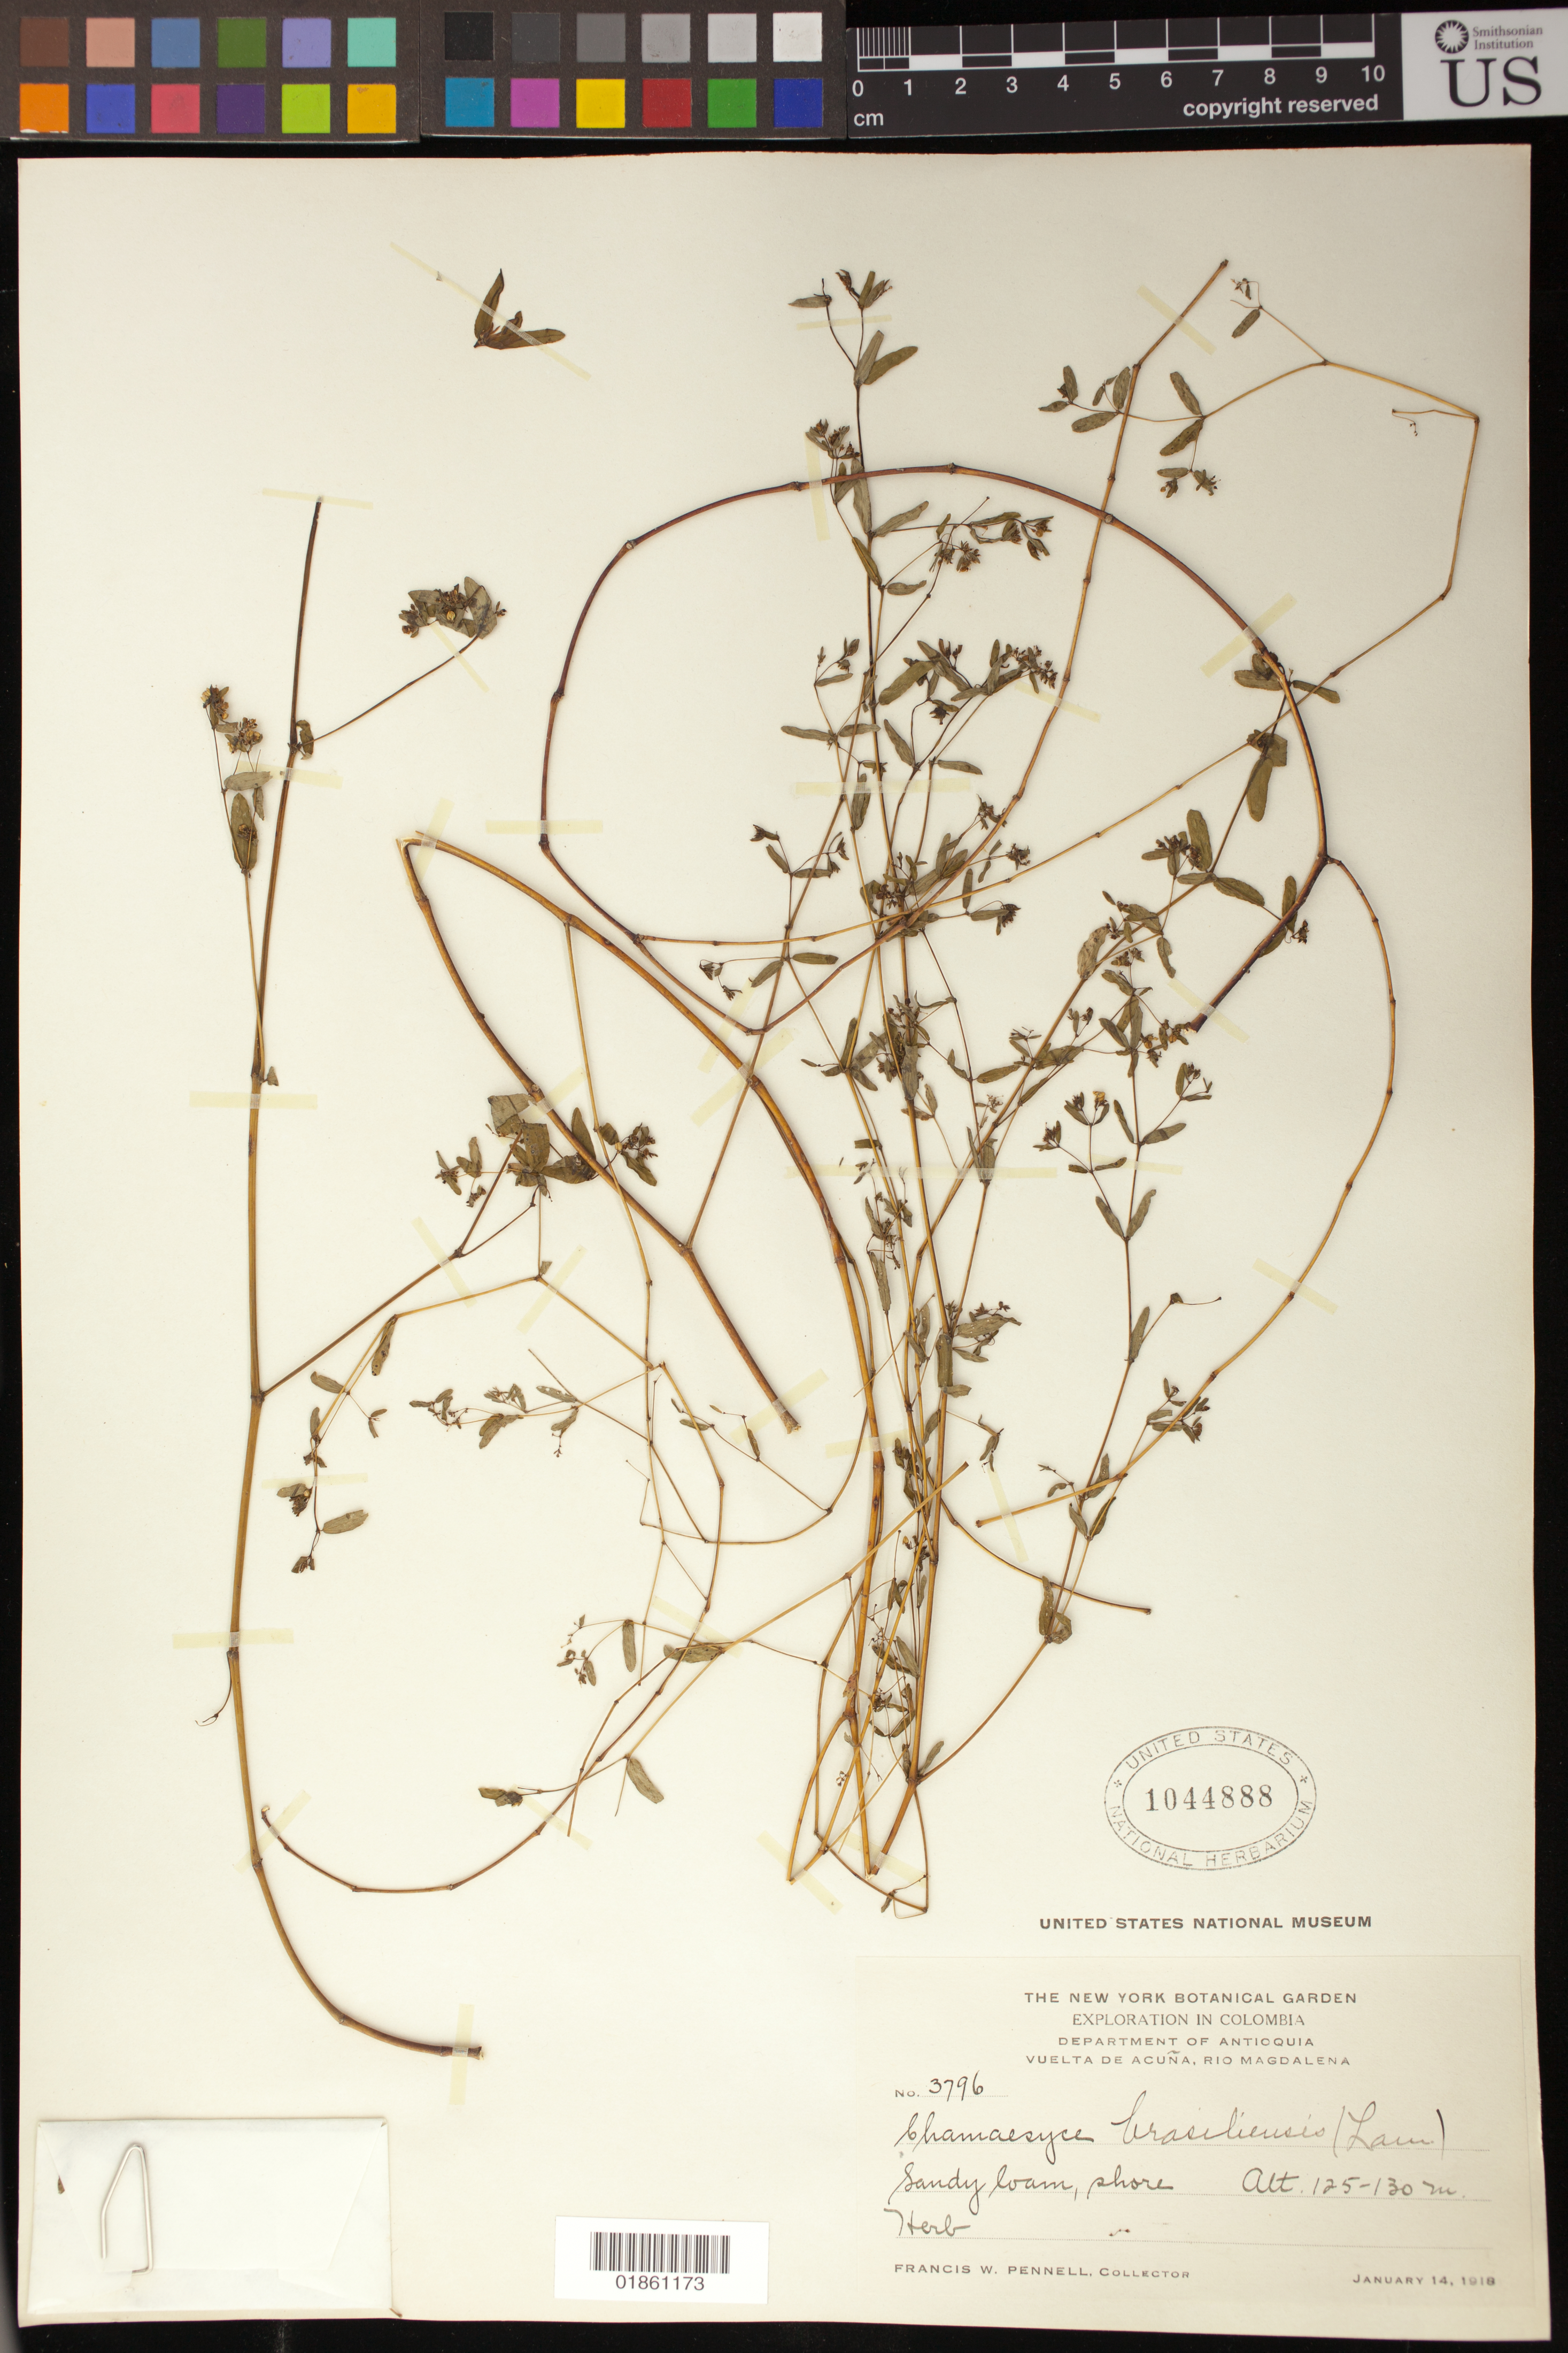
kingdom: Plantae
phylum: Tracheophyta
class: Magnoliopsida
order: Malpighiales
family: Euphorbiaceae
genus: Euphorbia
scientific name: Euphorbia hyssopifolia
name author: L.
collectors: F. W. Pennell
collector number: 3796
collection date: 1918-01-14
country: Colombia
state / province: Antioquia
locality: Vuelta de Acuna, Rio Magdalena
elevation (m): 125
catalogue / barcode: US 1044888